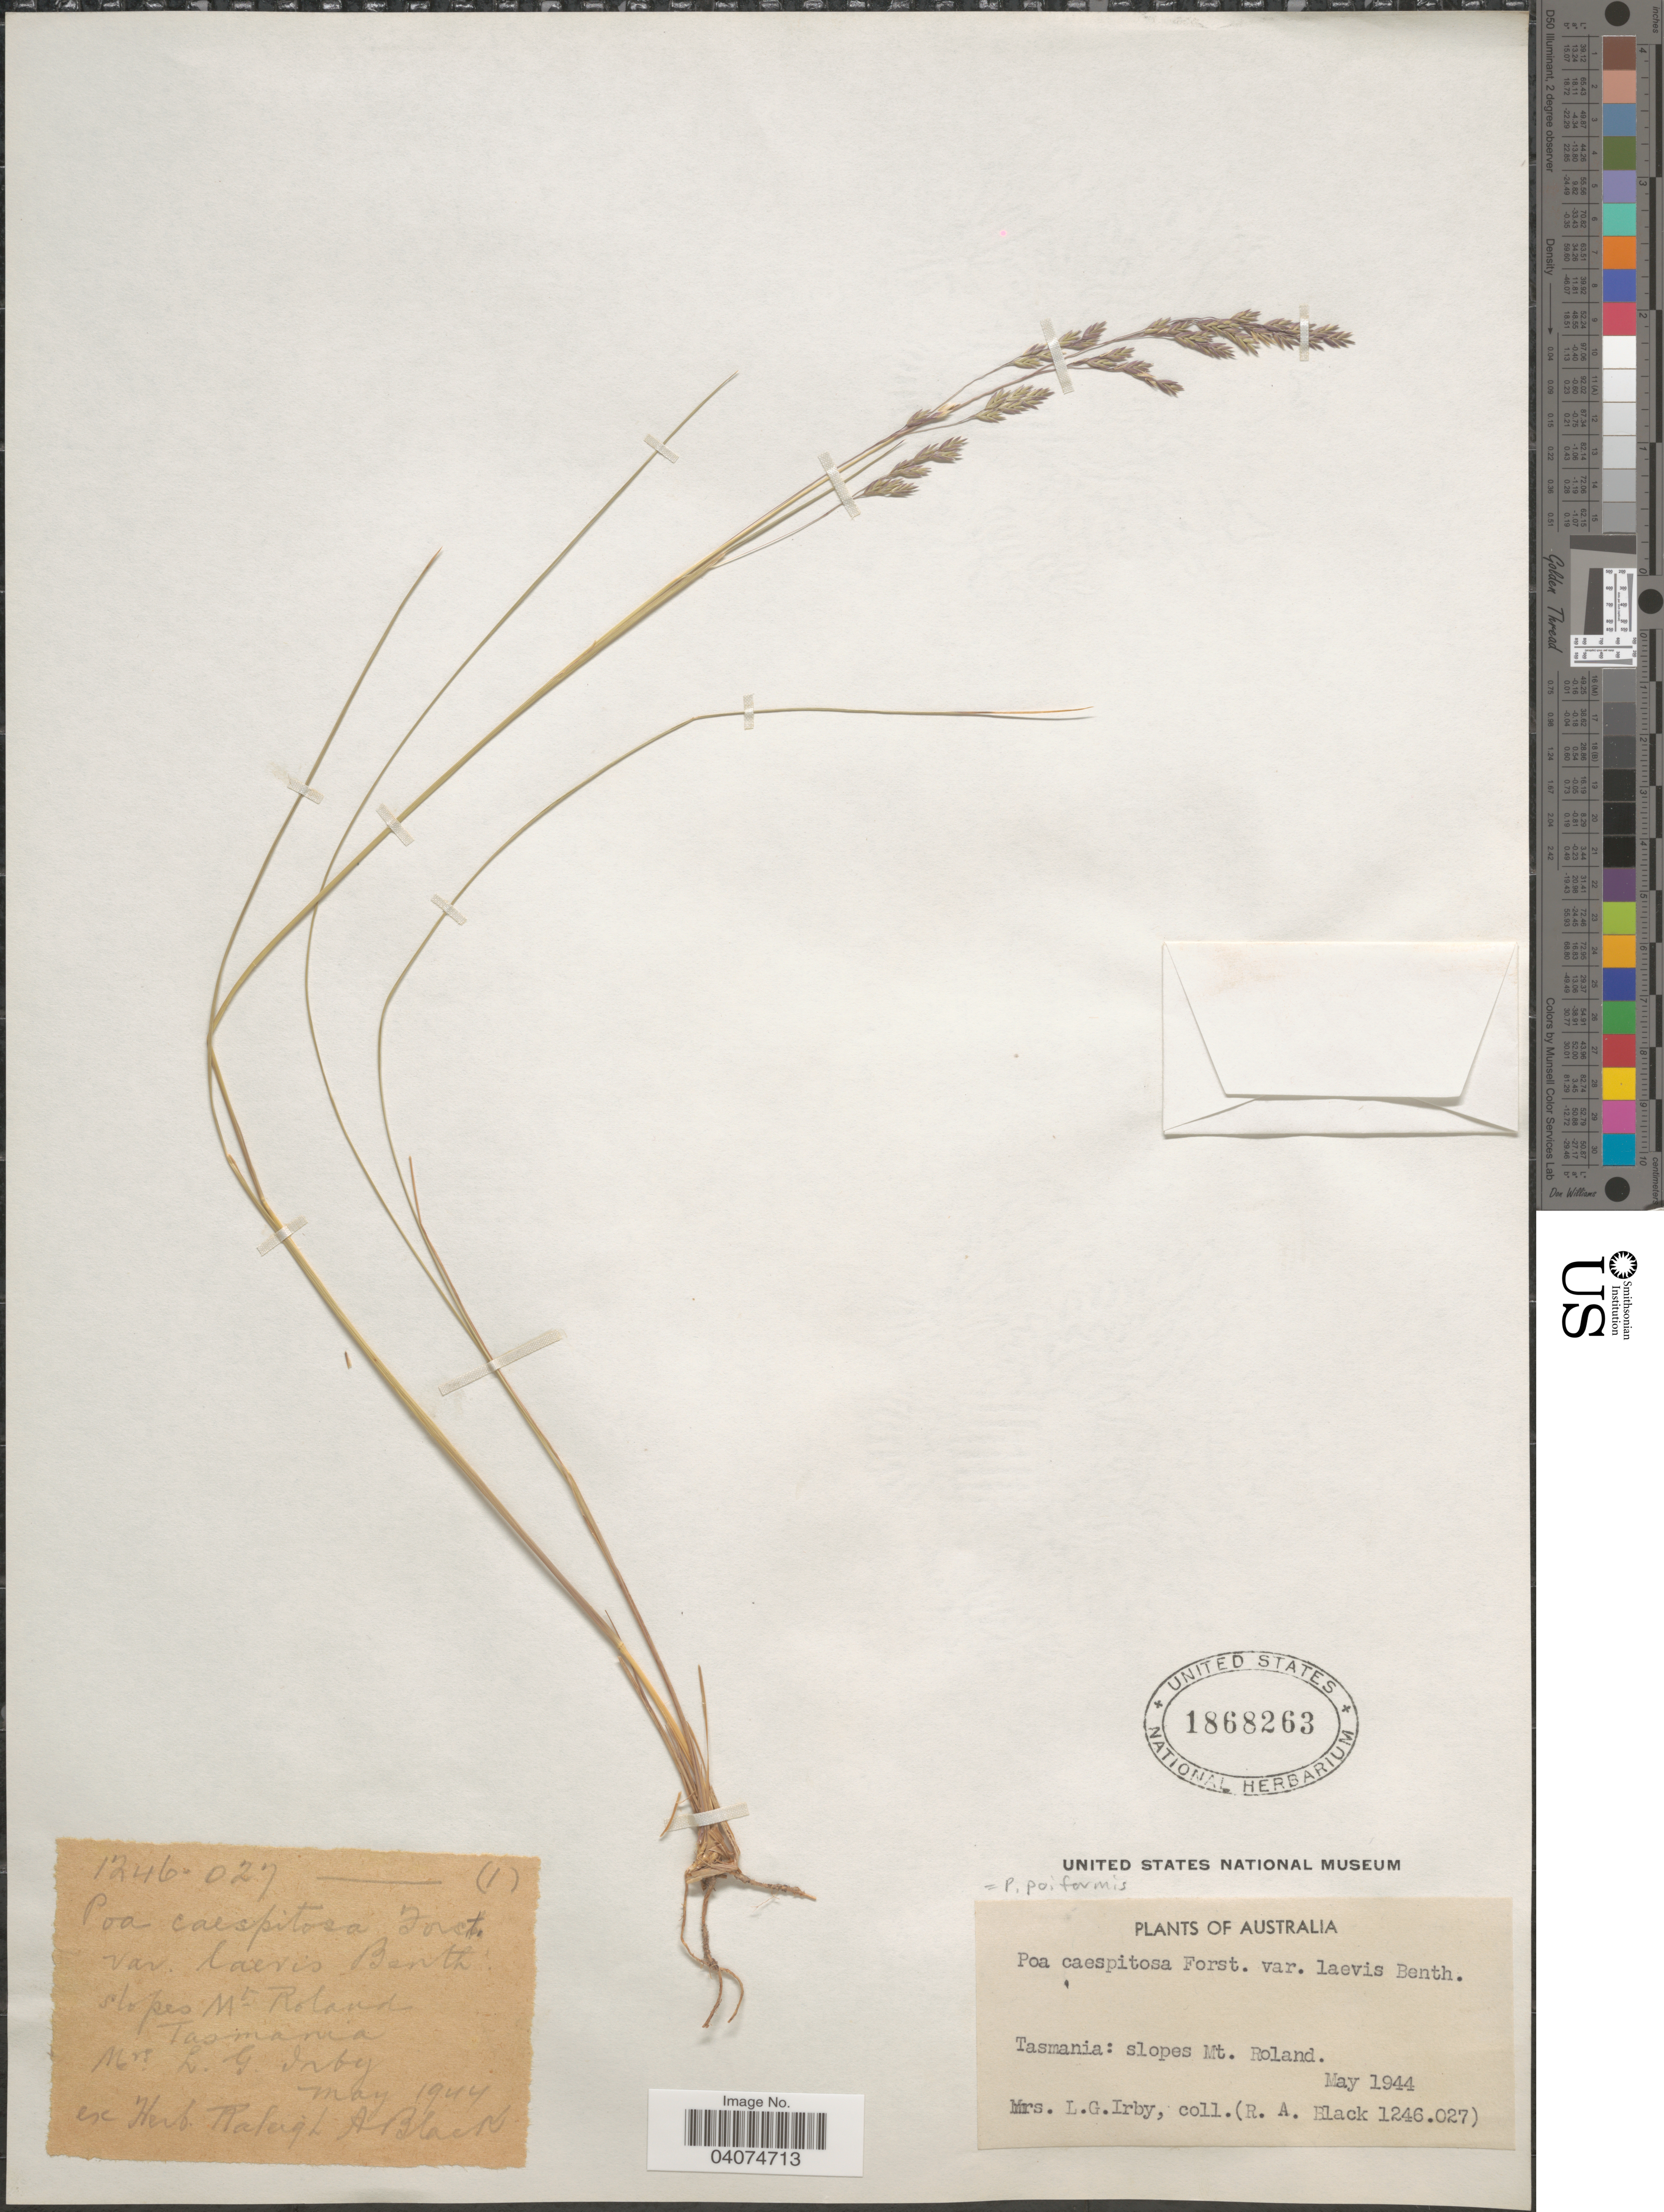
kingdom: Plantae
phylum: Tracheophyta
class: Liliopsida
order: Poales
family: Poaceae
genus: Poa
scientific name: Poa sp.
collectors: L. Irby & R. A. Black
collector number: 1246.027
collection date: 1944-05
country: Australia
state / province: Tasmania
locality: Slopes Mt. Roland.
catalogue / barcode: US 1868263